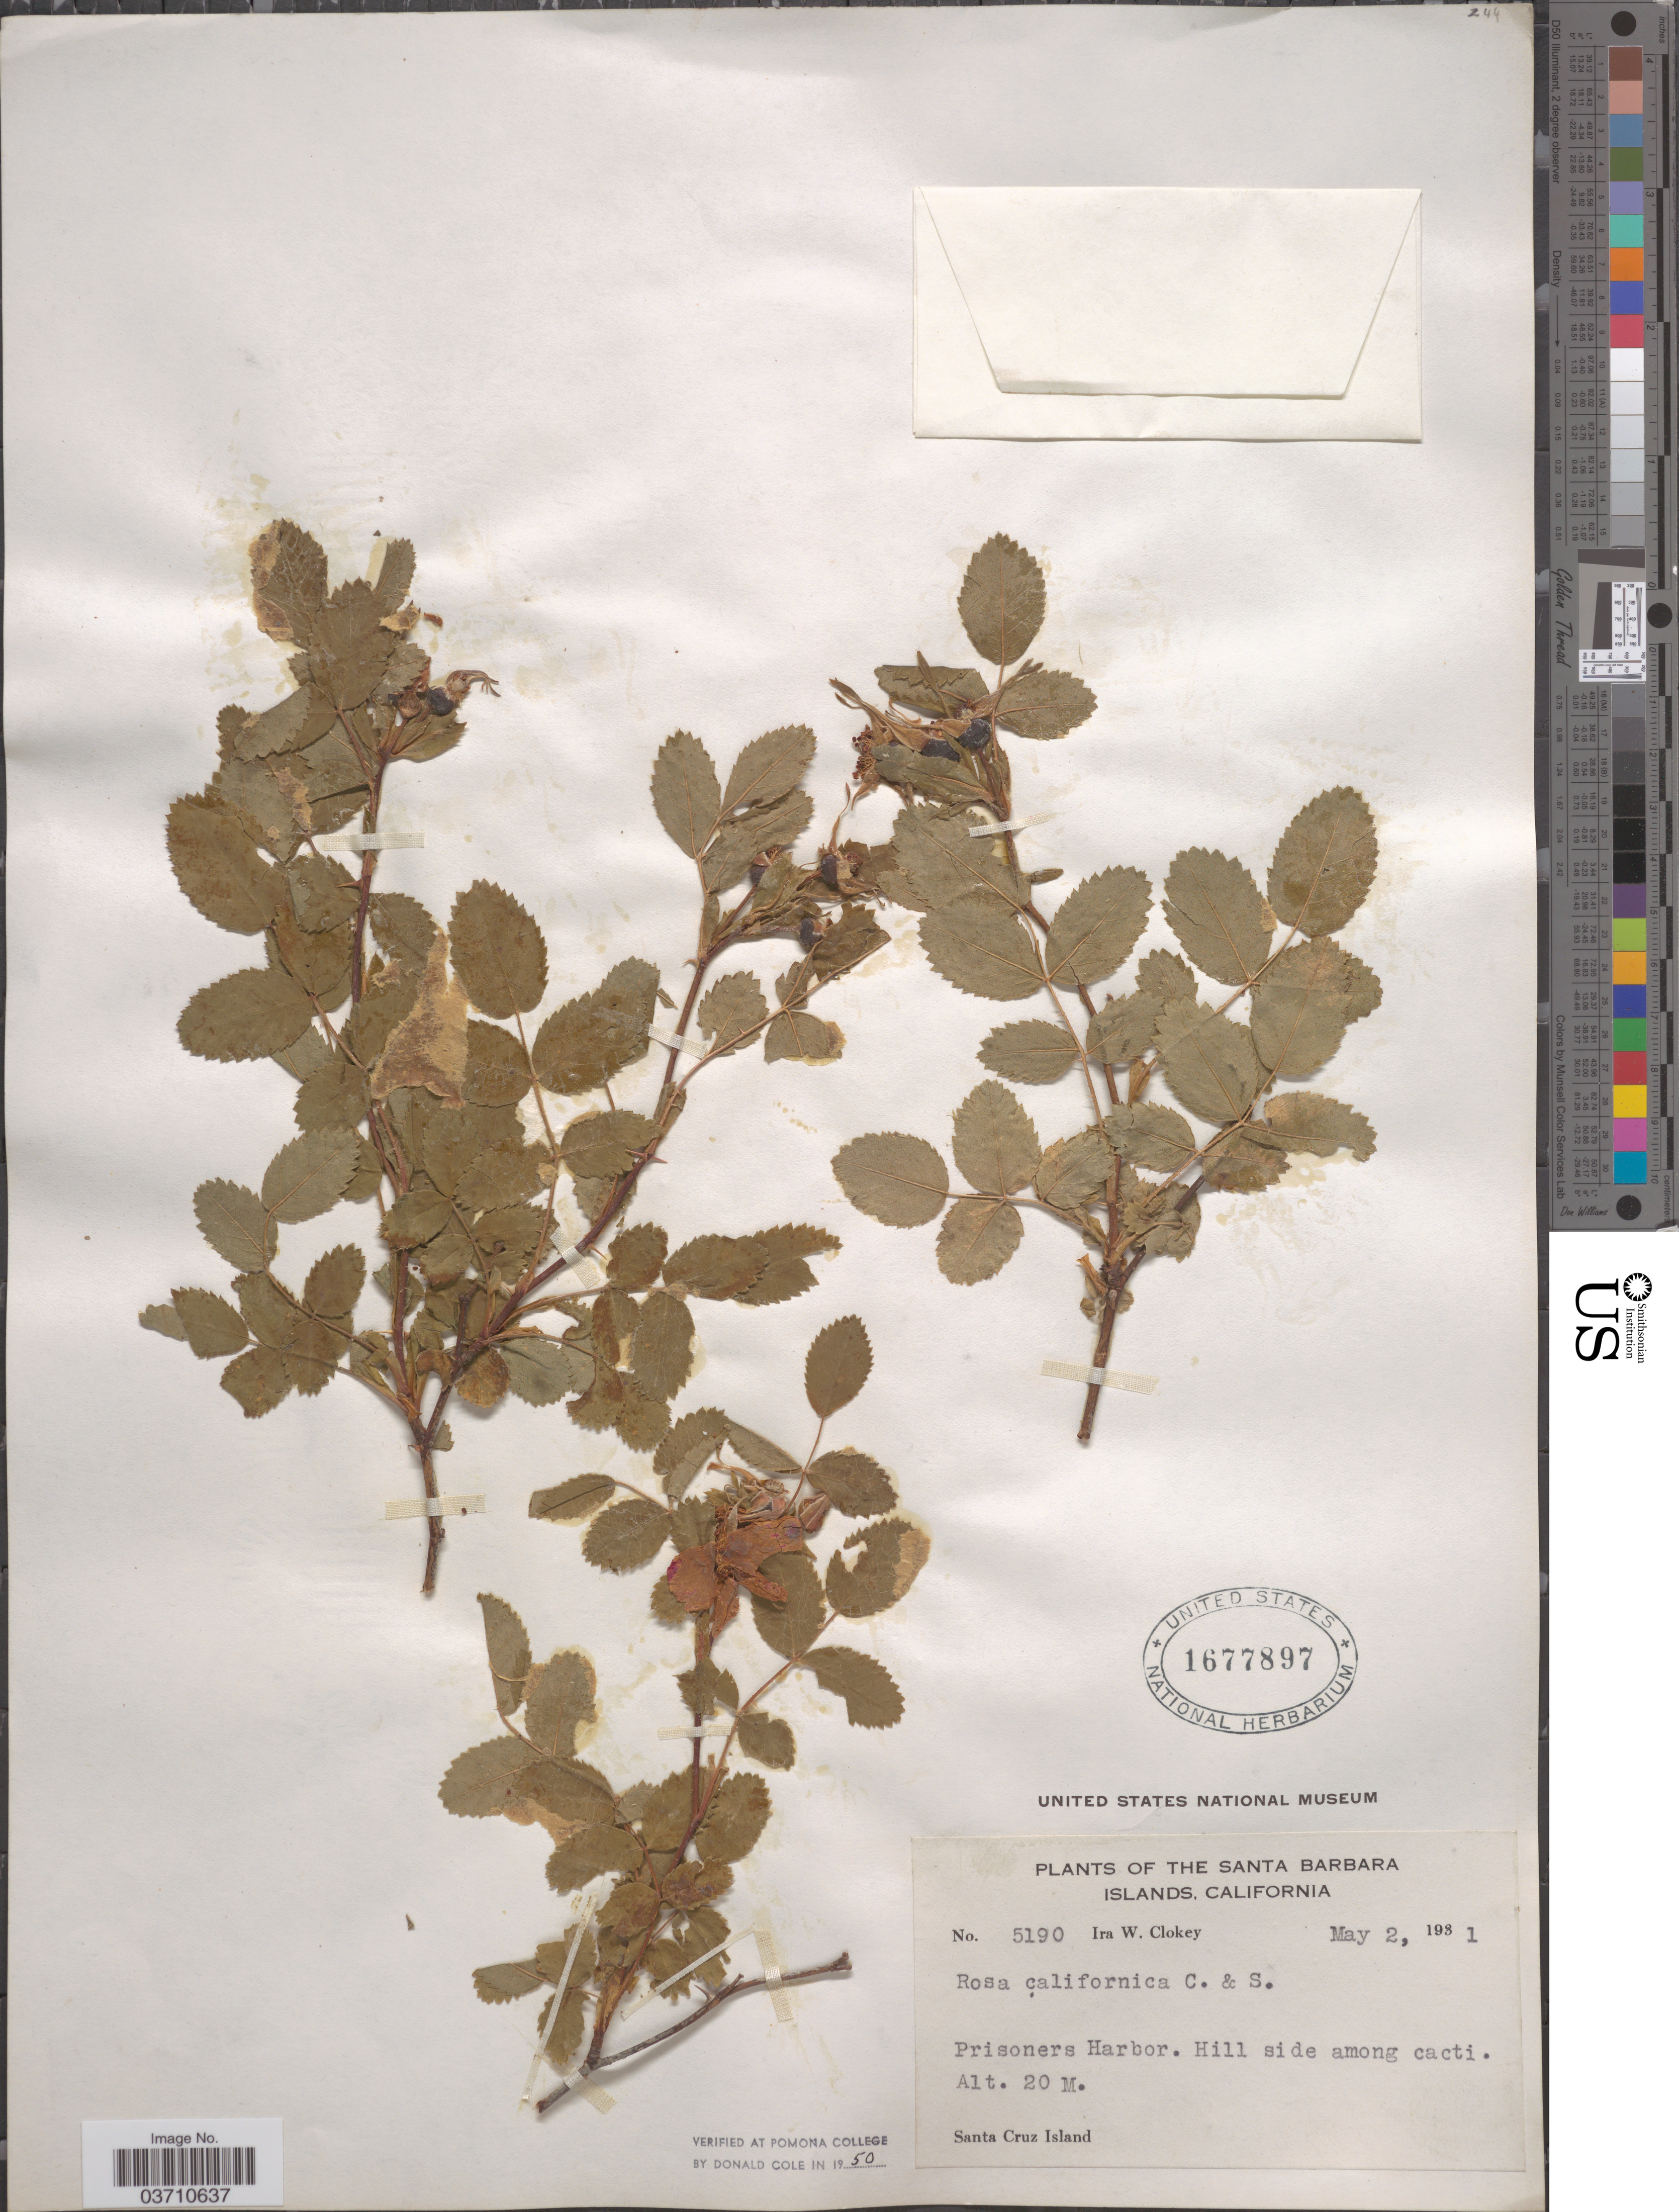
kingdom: Plantae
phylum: Tracheophyta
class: Magnoliopsida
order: Rosales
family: Rosaceae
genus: Rosa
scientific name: Rosa californica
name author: Cham. & Schltdl.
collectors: I. W. Clokey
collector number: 5190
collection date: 1931-05-02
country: United States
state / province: California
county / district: Santa Barbara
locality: The Santa Barbara Islands. Prisoners Harbor. Hill side among cacti. Santa Cruz Island.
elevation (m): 20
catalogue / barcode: US 1677897